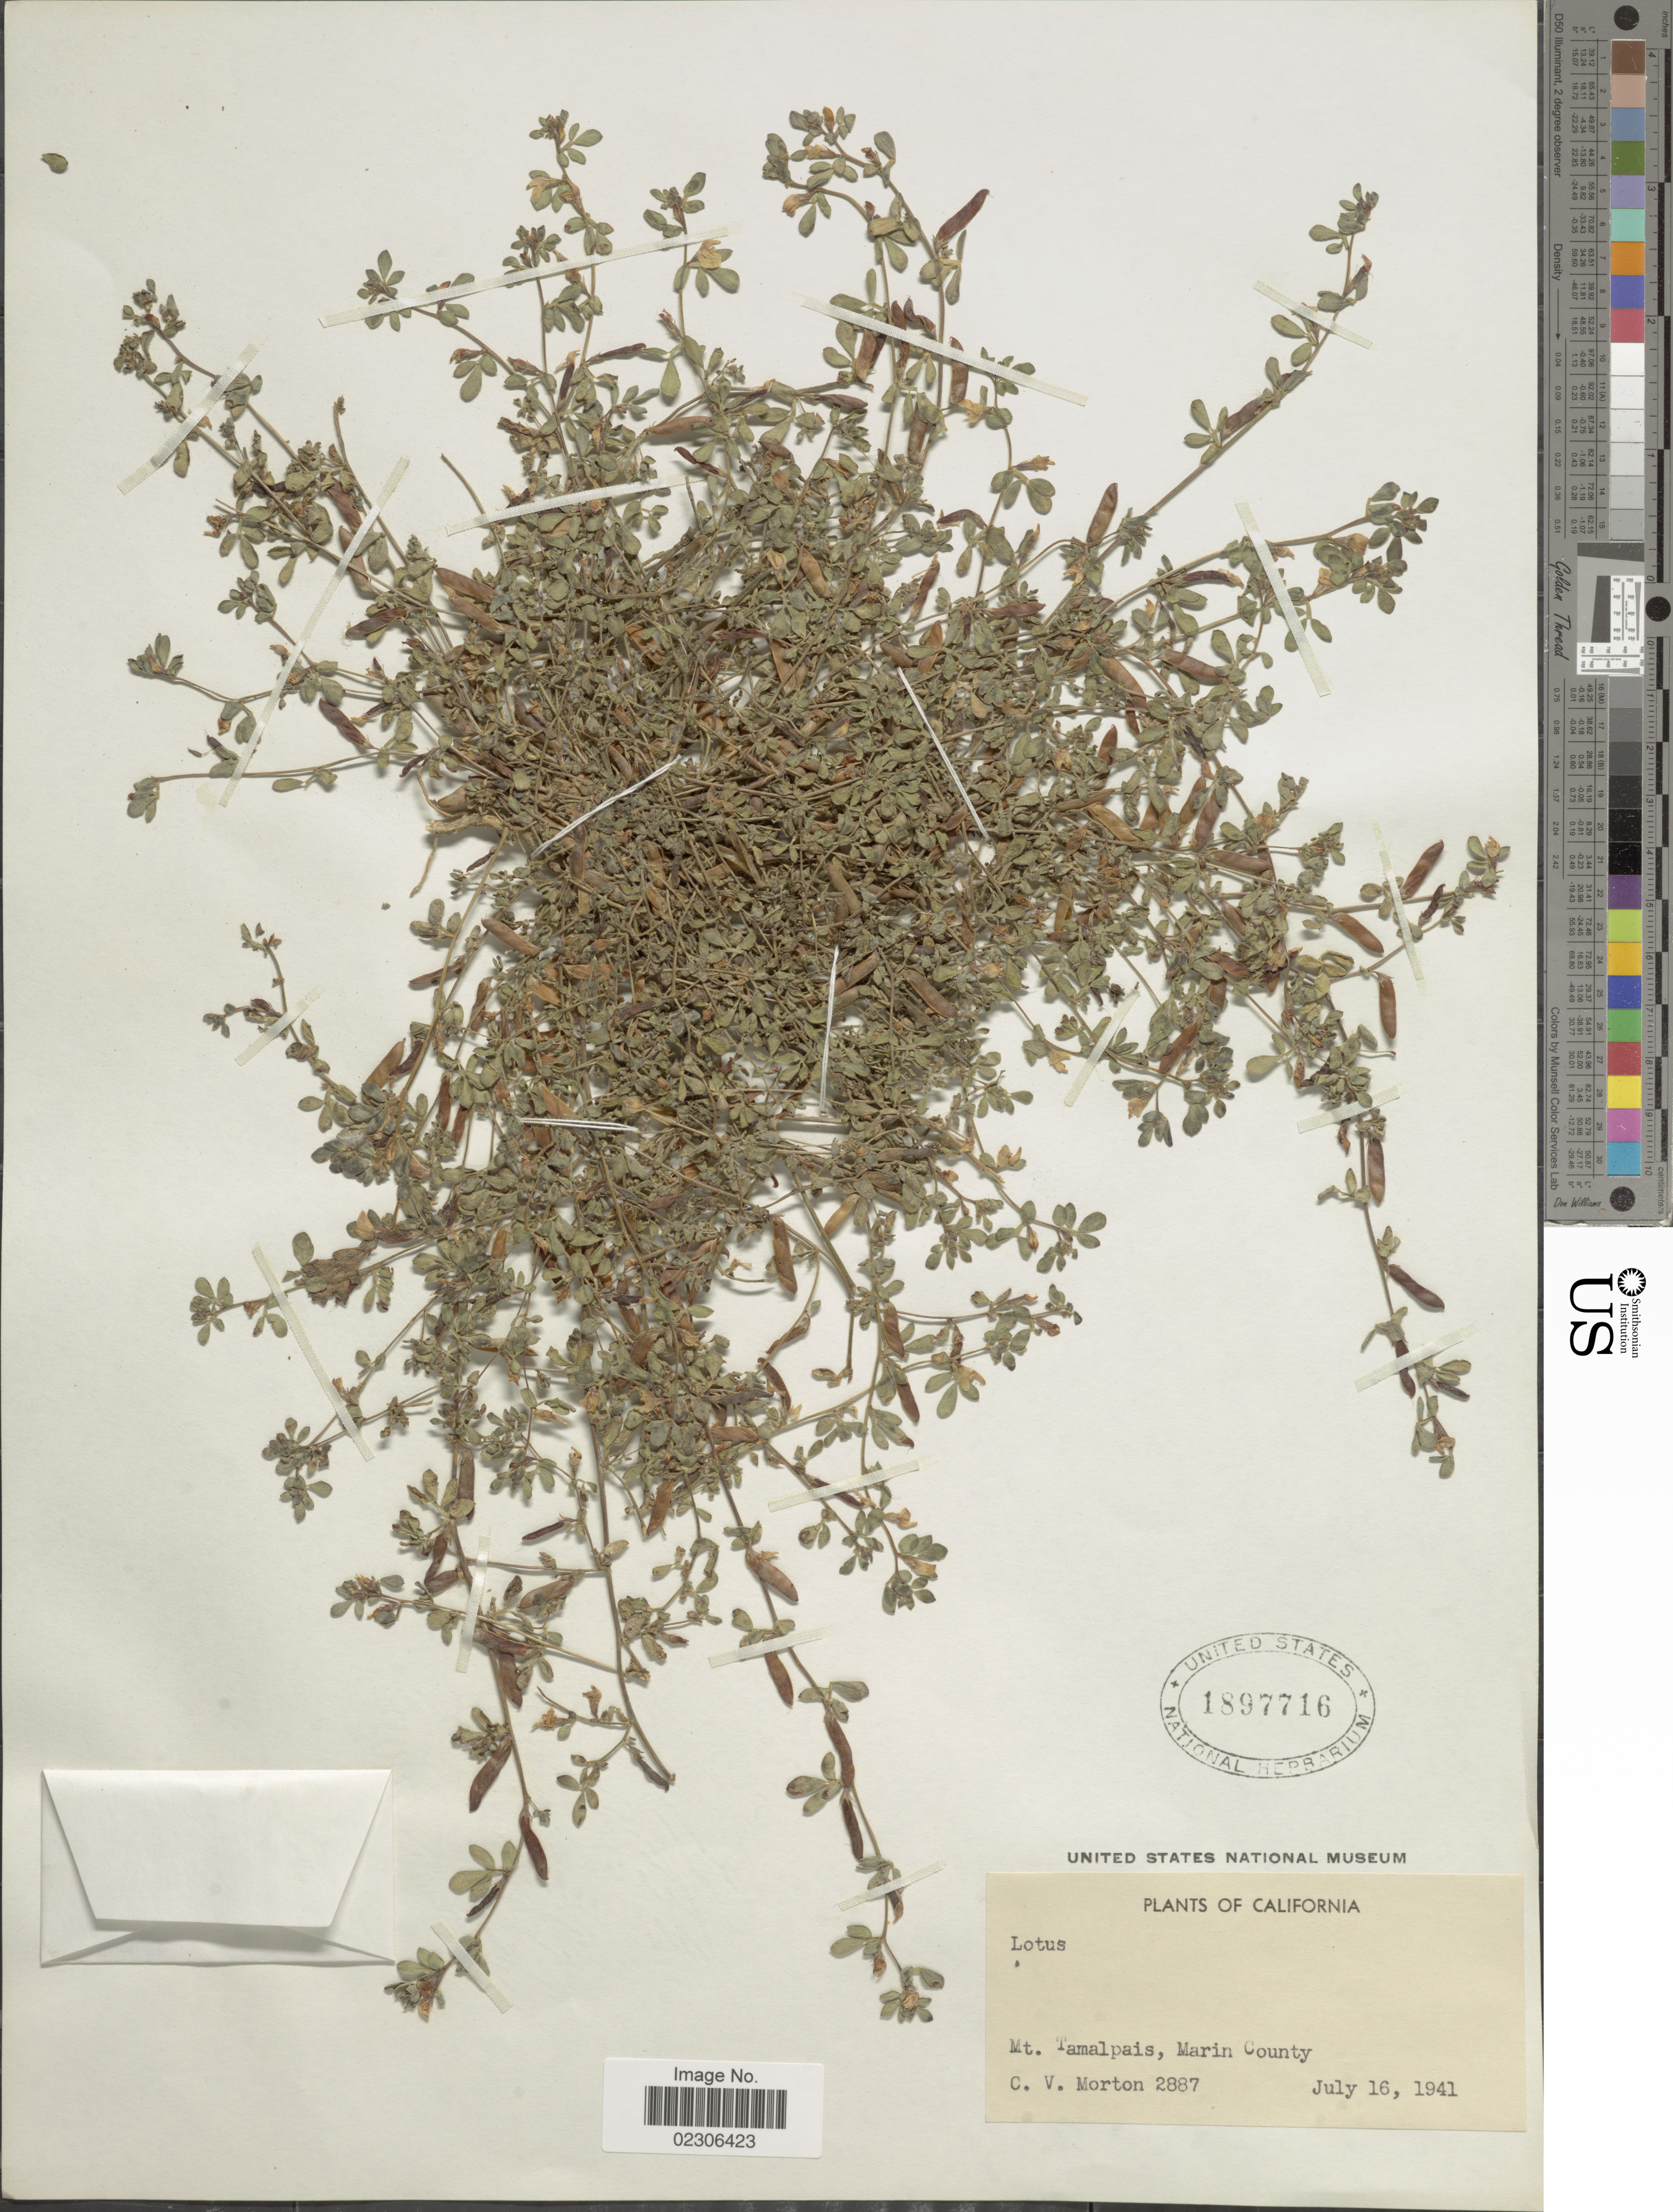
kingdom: Plantae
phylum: Tracheophyta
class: Magnoliopsida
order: Fabales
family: Fabaceae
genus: Lotus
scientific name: Lotus sp.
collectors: C. V. Morton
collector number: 2887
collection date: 1941-07-16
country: United States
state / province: California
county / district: Marin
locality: Mt. Tamalpais, Marin County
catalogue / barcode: US 1897716